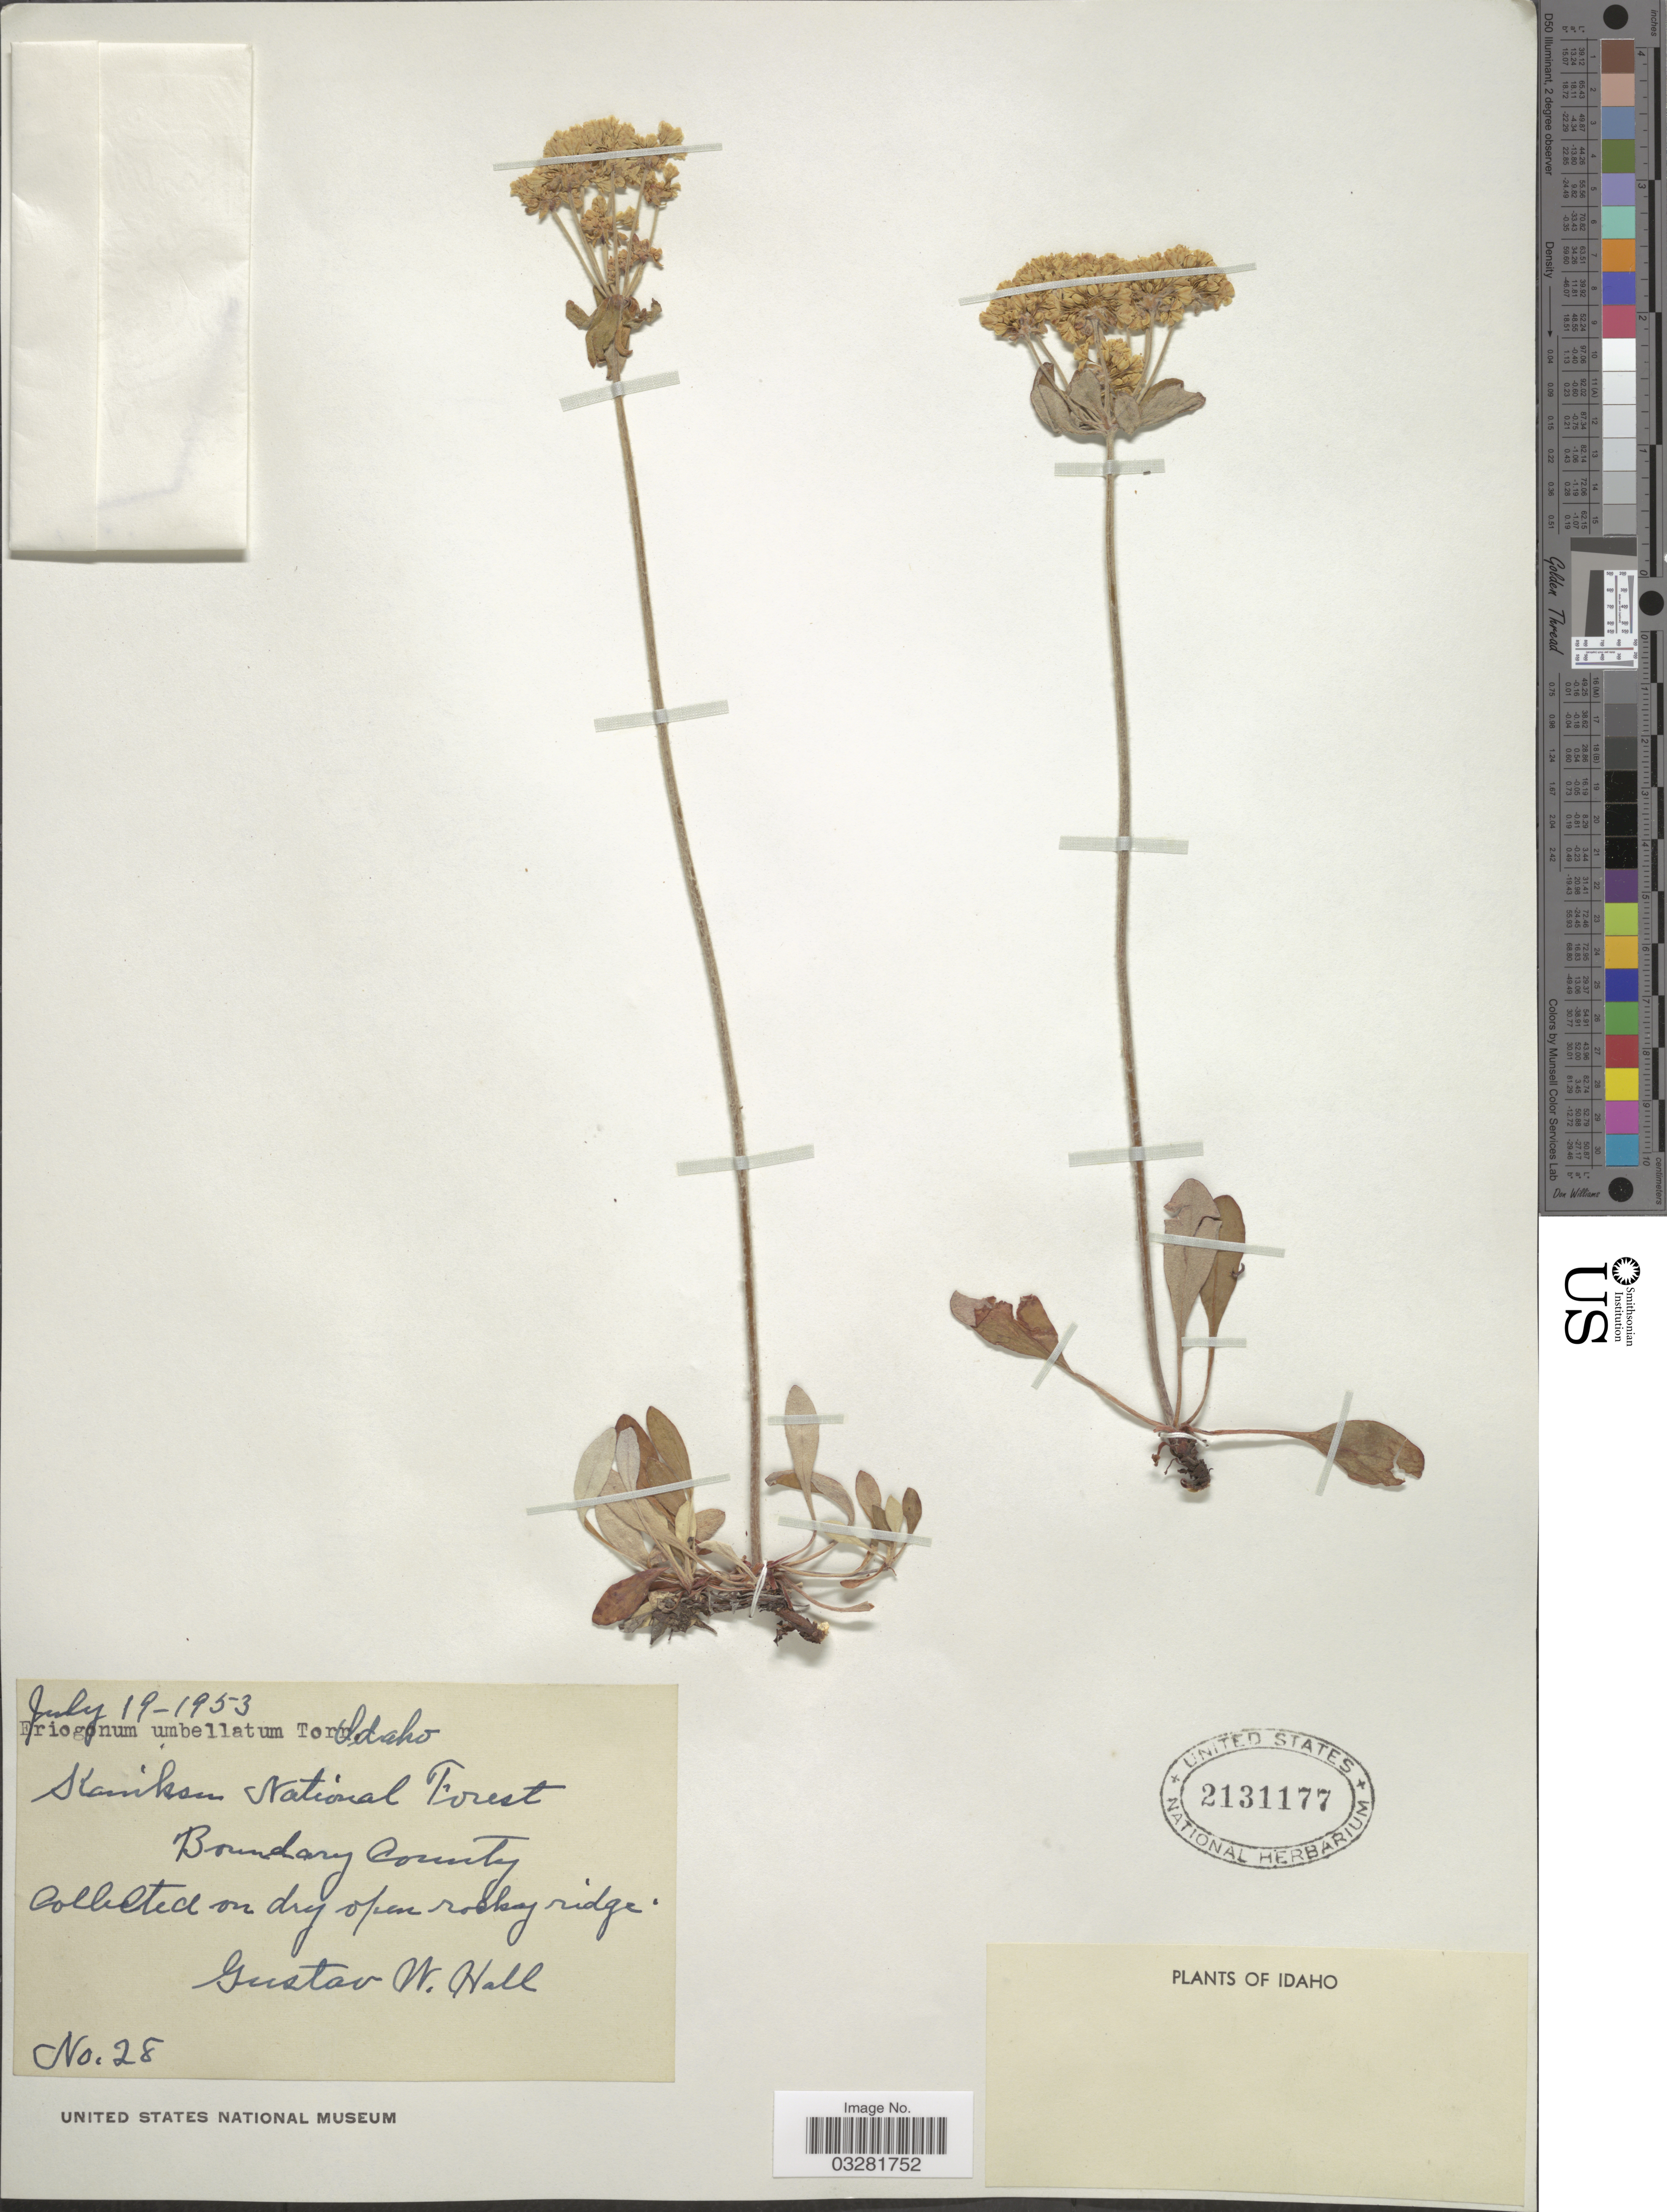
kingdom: Plantae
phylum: Tracheophyta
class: Magnoliopsida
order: Caryophyllales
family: Polygonaceae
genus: Eriogonum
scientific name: Eriogonum umbellatum var. subalpinum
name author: M.E. Jones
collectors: G. Hall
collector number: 28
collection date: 1953-07-19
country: United States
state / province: Idaho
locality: Kaniksu National Forest. Boundary County.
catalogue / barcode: US 2131177